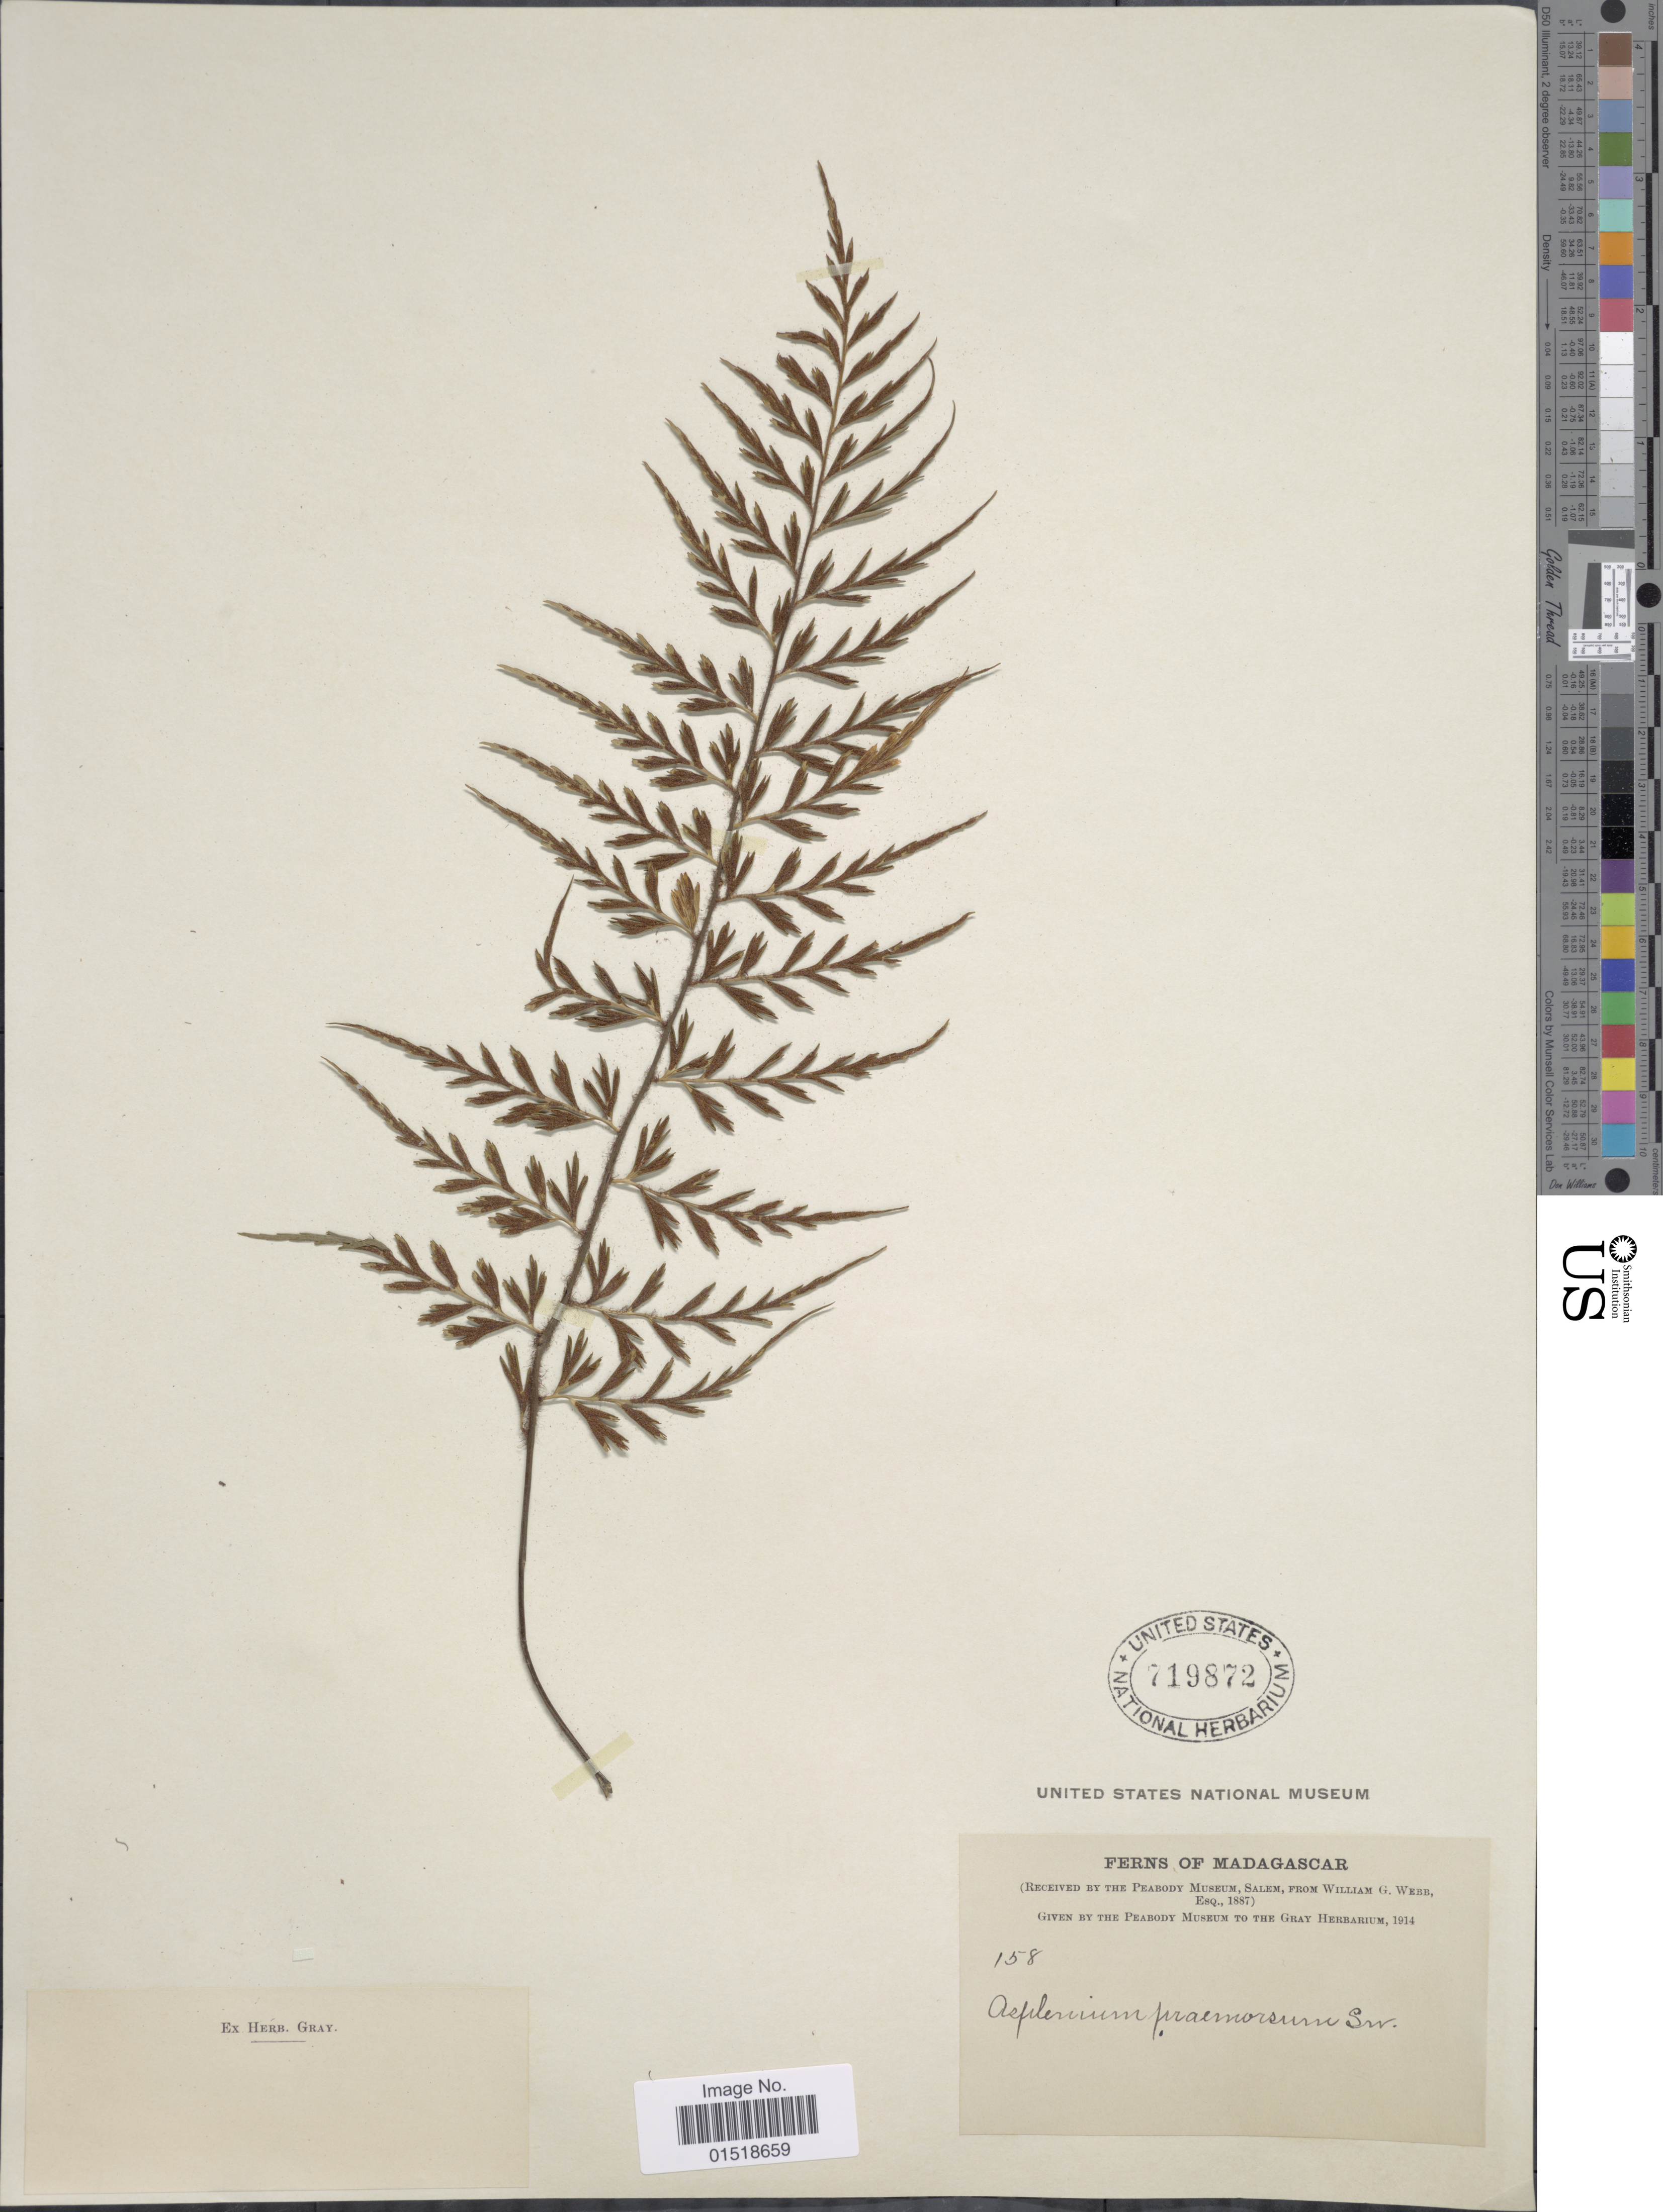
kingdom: Plantae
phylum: Tracheophyta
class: Polypodiopsida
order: Polypodiales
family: Aspleniaceae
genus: Asplenium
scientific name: Asplenium aethiopicum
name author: (Burm. f.) Bech.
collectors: ex herb. Gray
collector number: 158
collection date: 1814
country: Madagascar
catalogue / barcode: US 719872